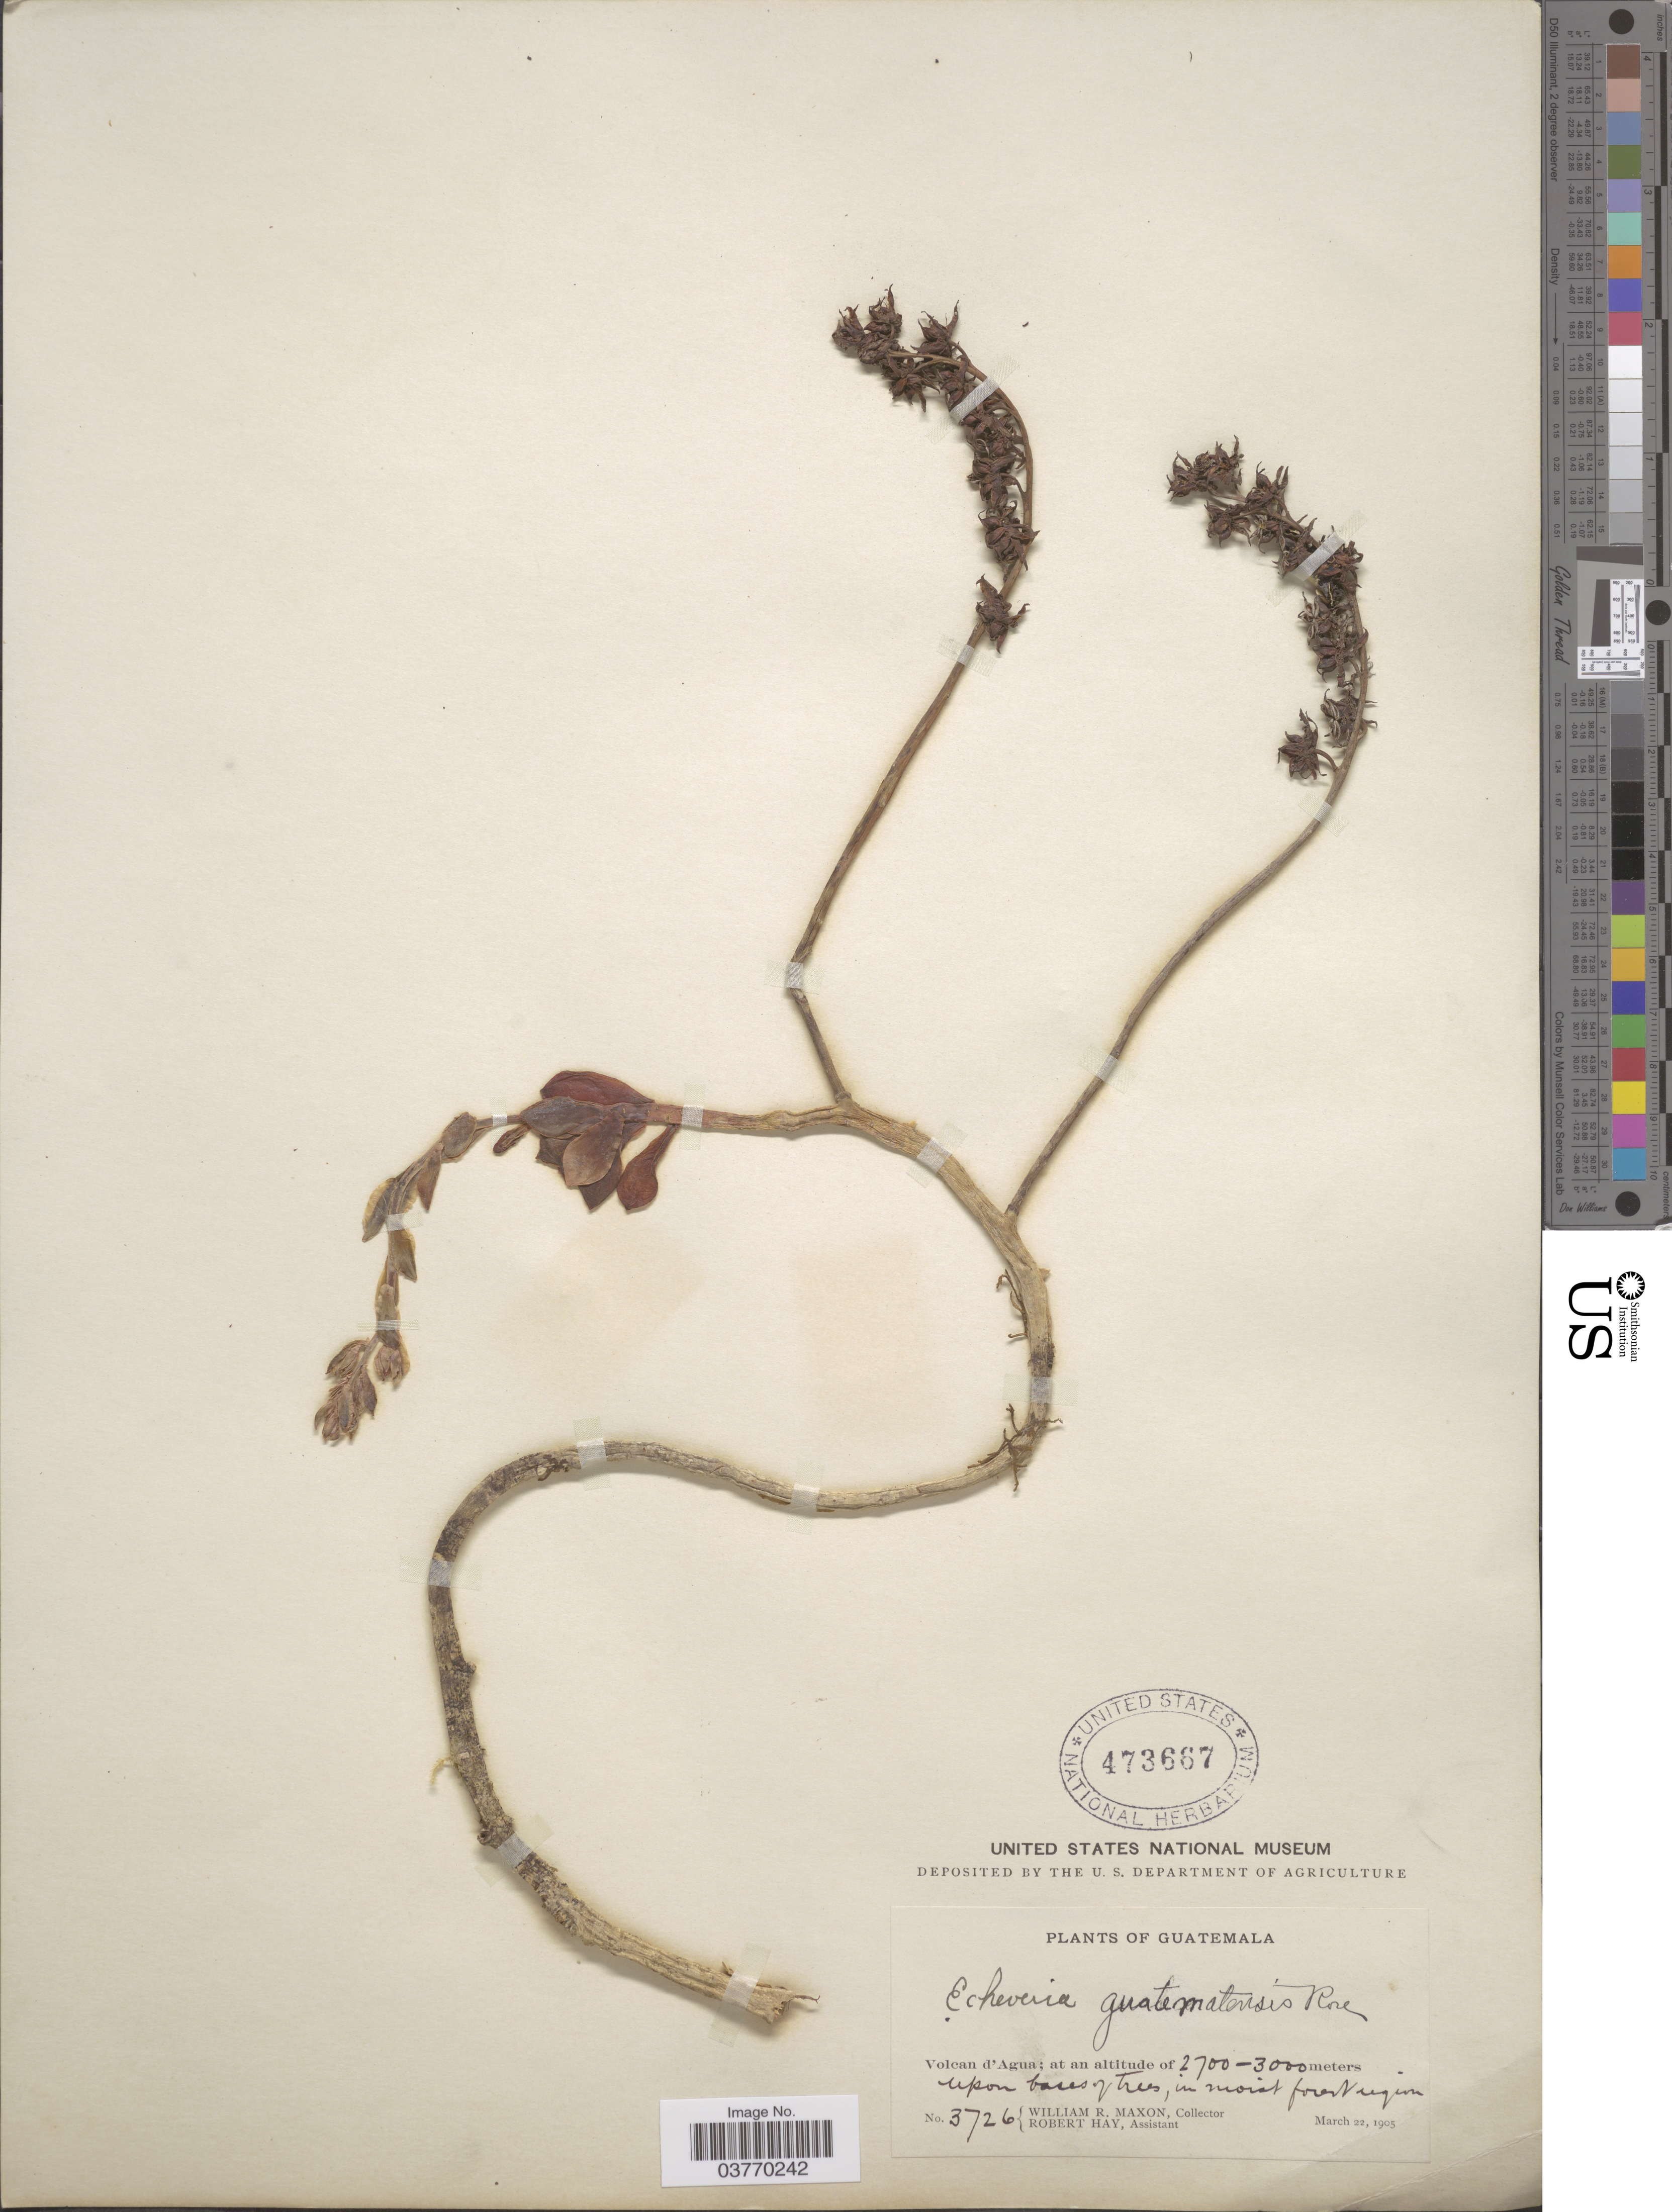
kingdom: Plantae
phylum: Tracheophyta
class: Magnoliopsida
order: Saxifragales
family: Crassulaceae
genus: Echeveria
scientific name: Echeveria guatemalensis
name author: Rose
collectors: W. R. Maxon & R. Hay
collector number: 3726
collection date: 1905-03-22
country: Guatemala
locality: Volcan d'Agua.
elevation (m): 2700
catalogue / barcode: US 473667